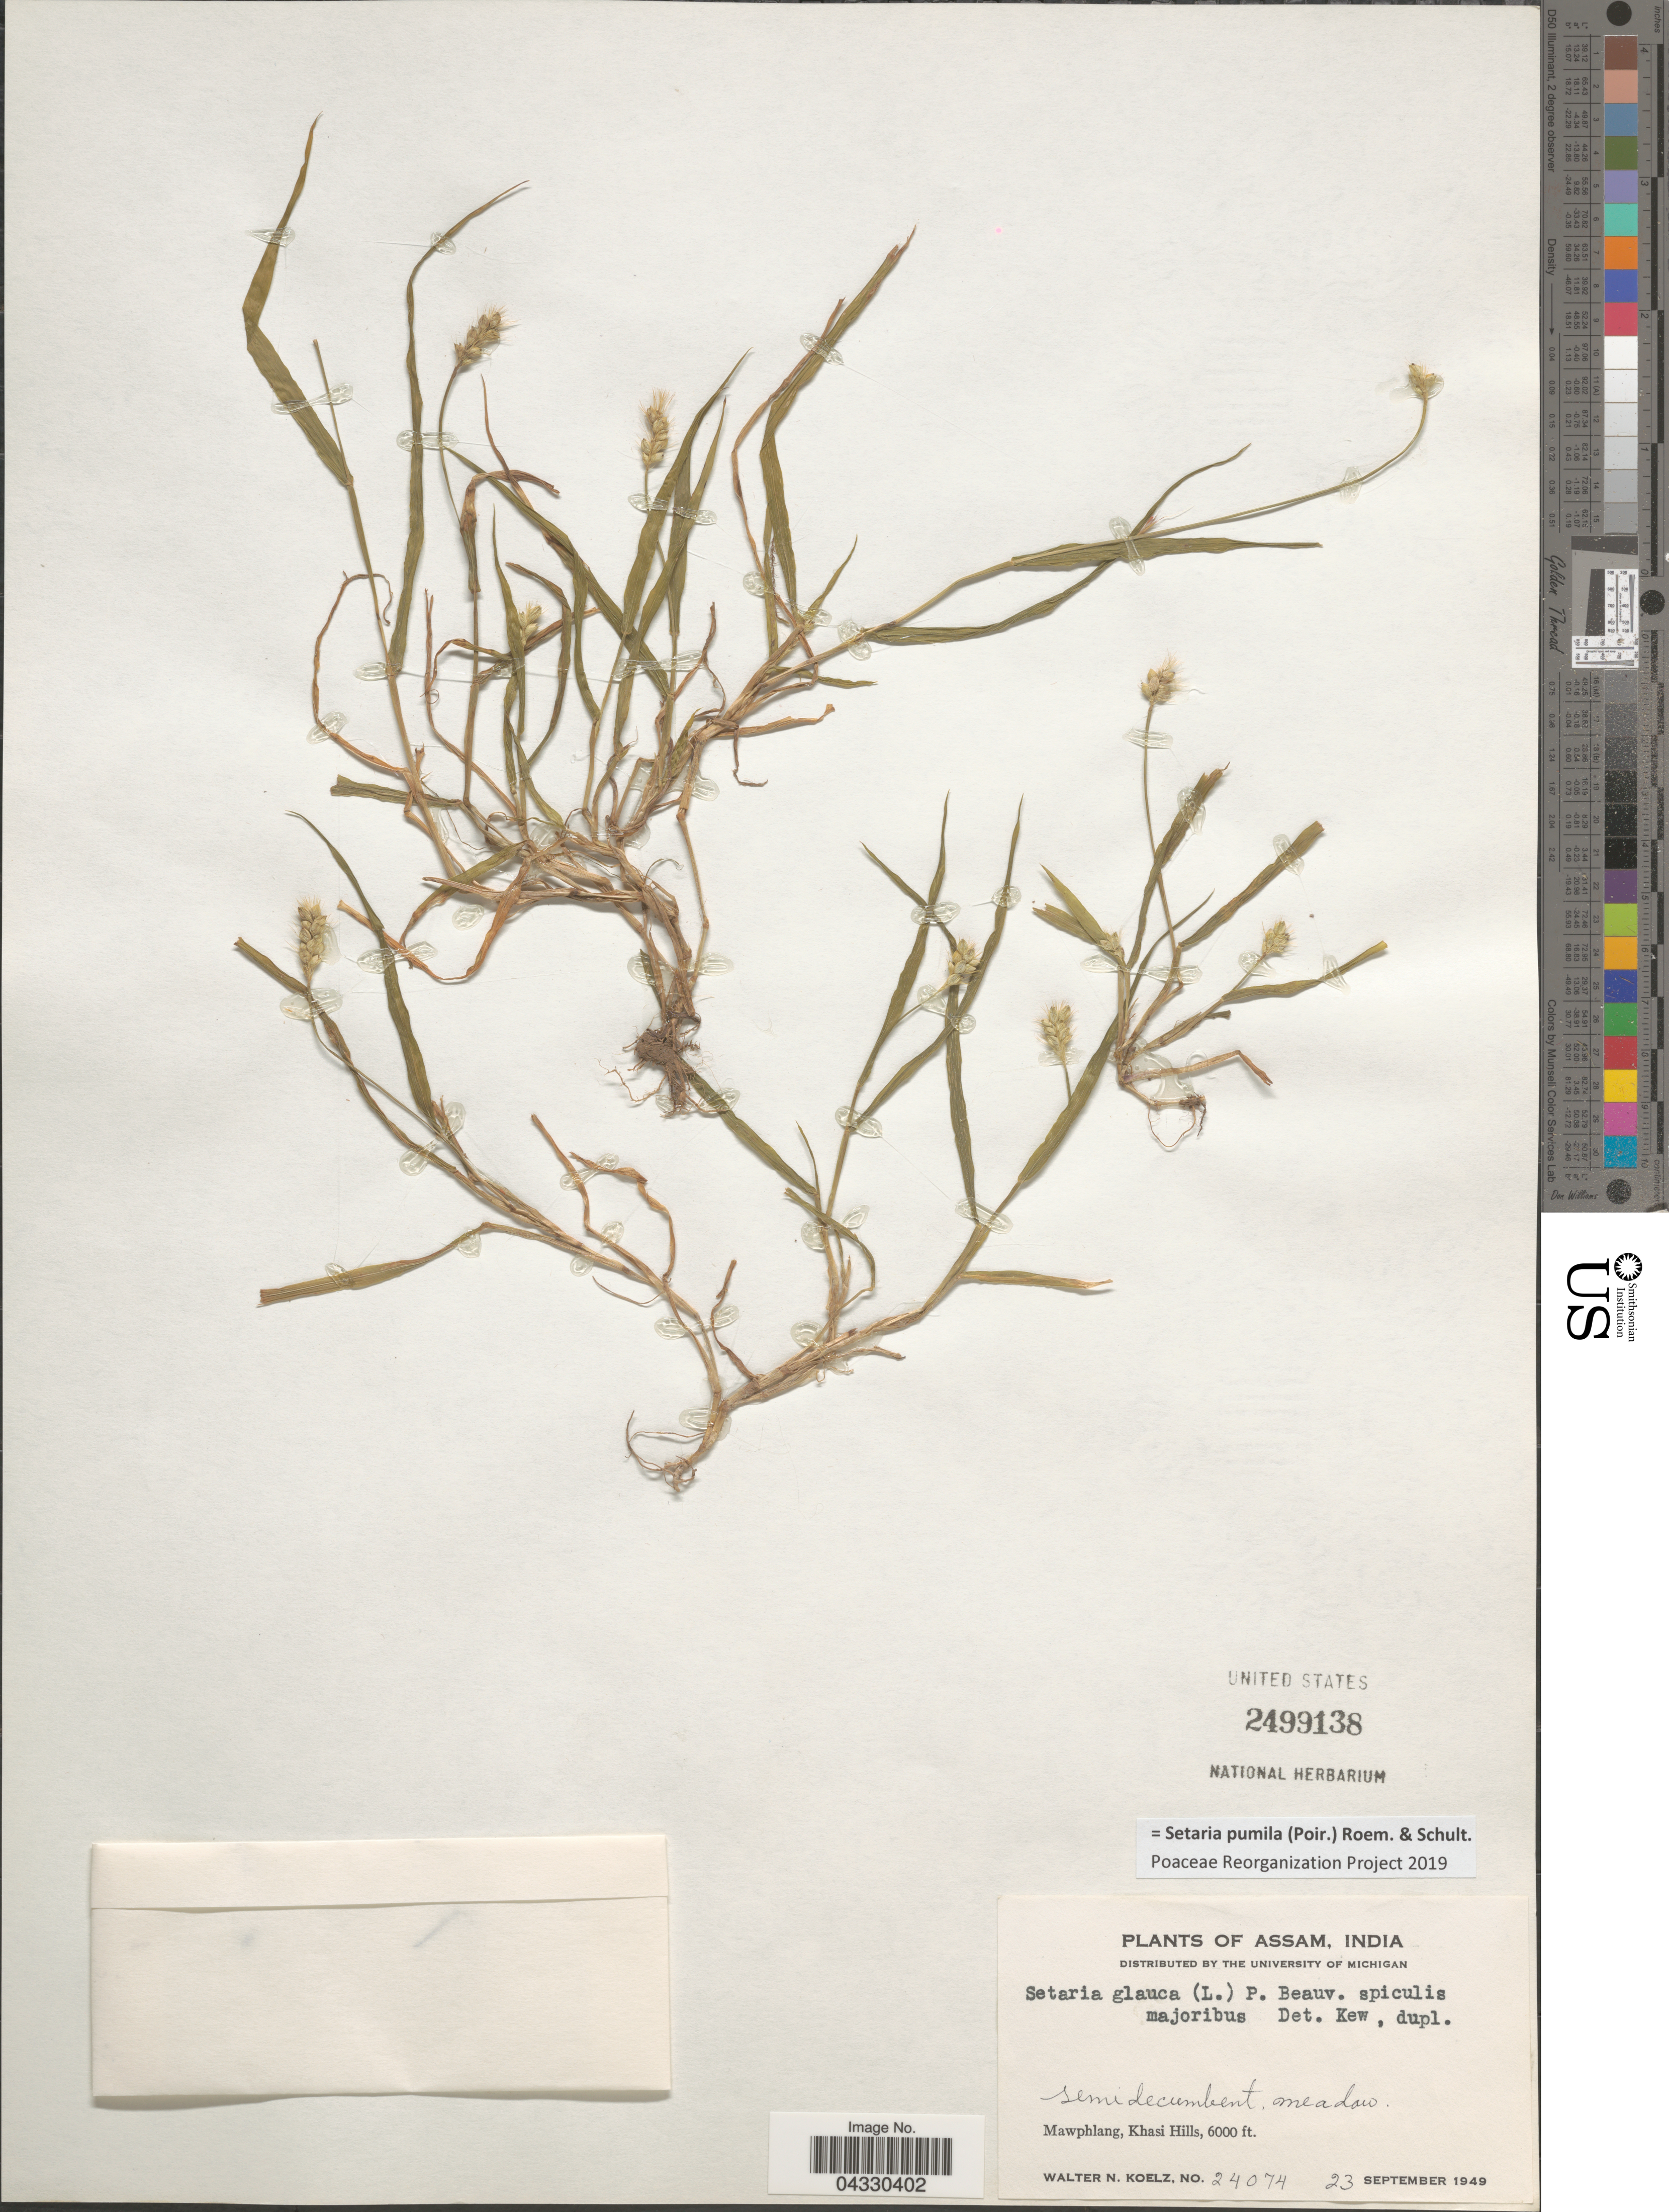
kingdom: Plantae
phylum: Tracheophyta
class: Liliopsida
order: Poales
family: Poaceae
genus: Setaria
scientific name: Setaria pumila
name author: (Poir.) Roem. & Schult.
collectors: W. N. Koelz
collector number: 24074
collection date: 1949-09-23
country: India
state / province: Meghalaya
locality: Mawphlang, Khasi Hills.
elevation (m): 1829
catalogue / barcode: US 2499138